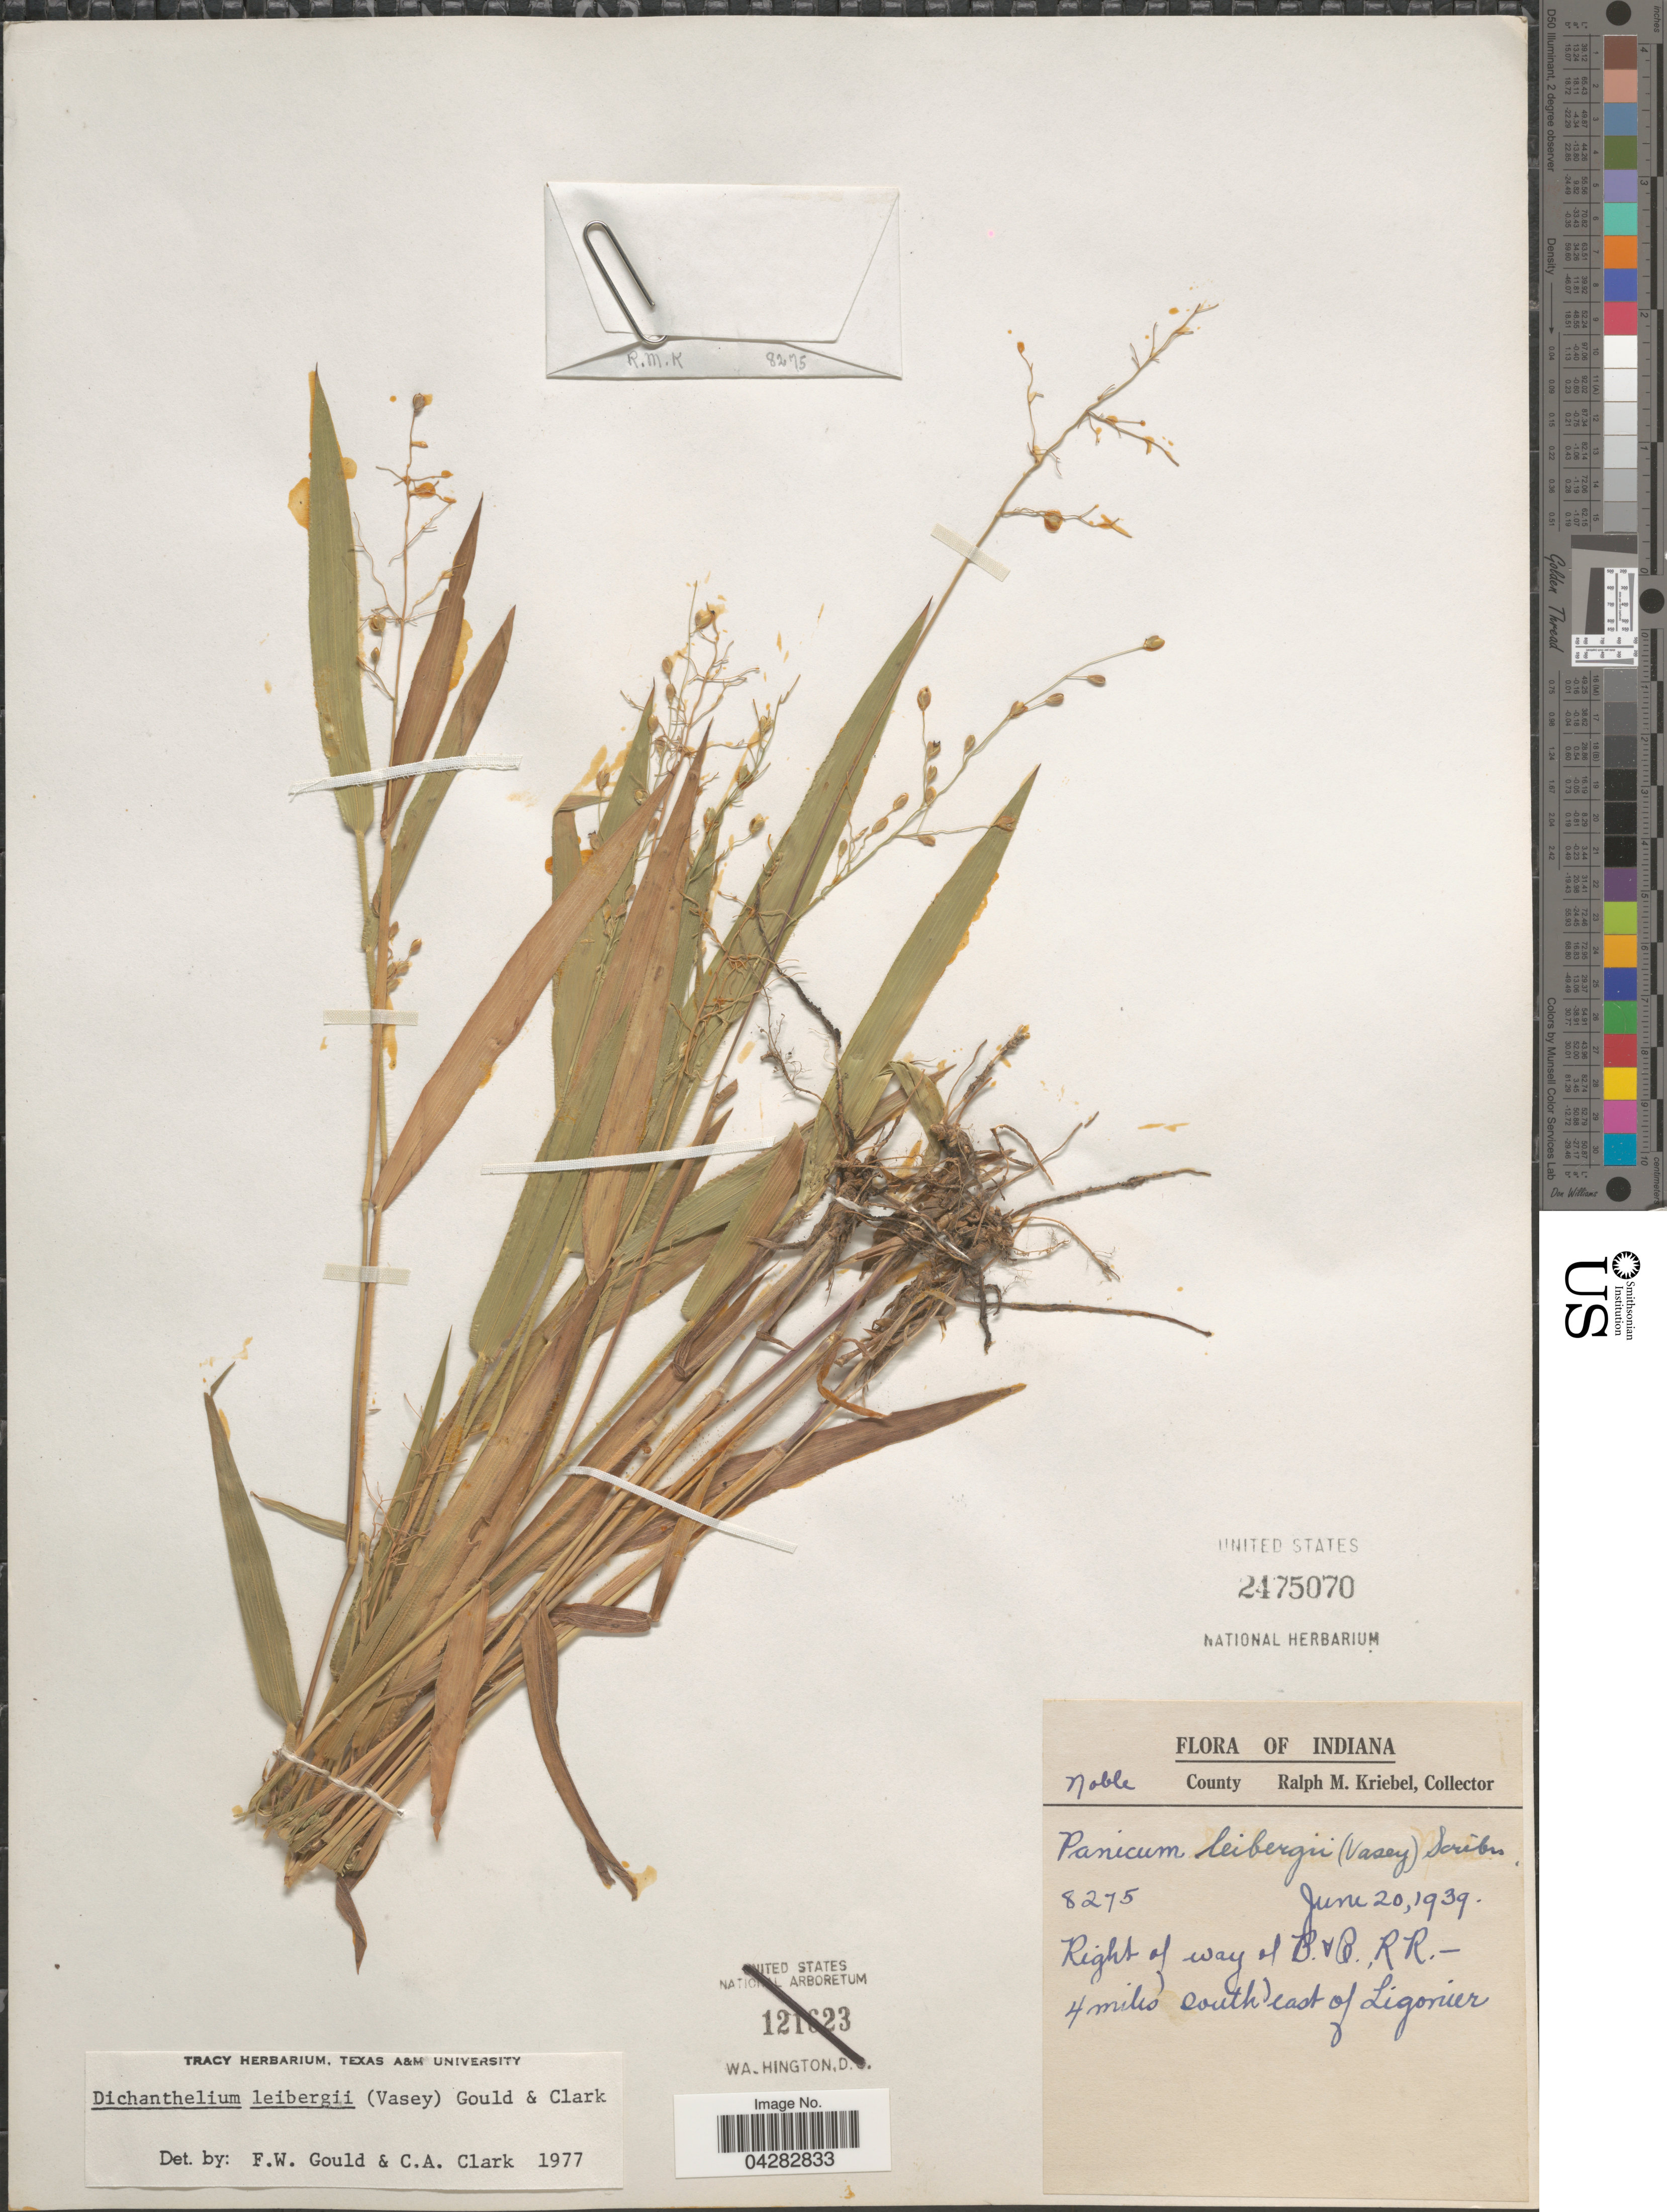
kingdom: Plantae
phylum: Tracheophyta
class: Liliopsida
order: Poales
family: Poaceae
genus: Dichanthelium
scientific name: Dichanthelium leibergii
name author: (Vasey) Gould & C.A. Clark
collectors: R. M. Kriebel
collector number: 8275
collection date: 1939-06-20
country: United States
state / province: Indiana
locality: Noble County. Right of way of B+O., R R.- 4 miles southeast of Ligonier.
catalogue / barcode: US 2475070